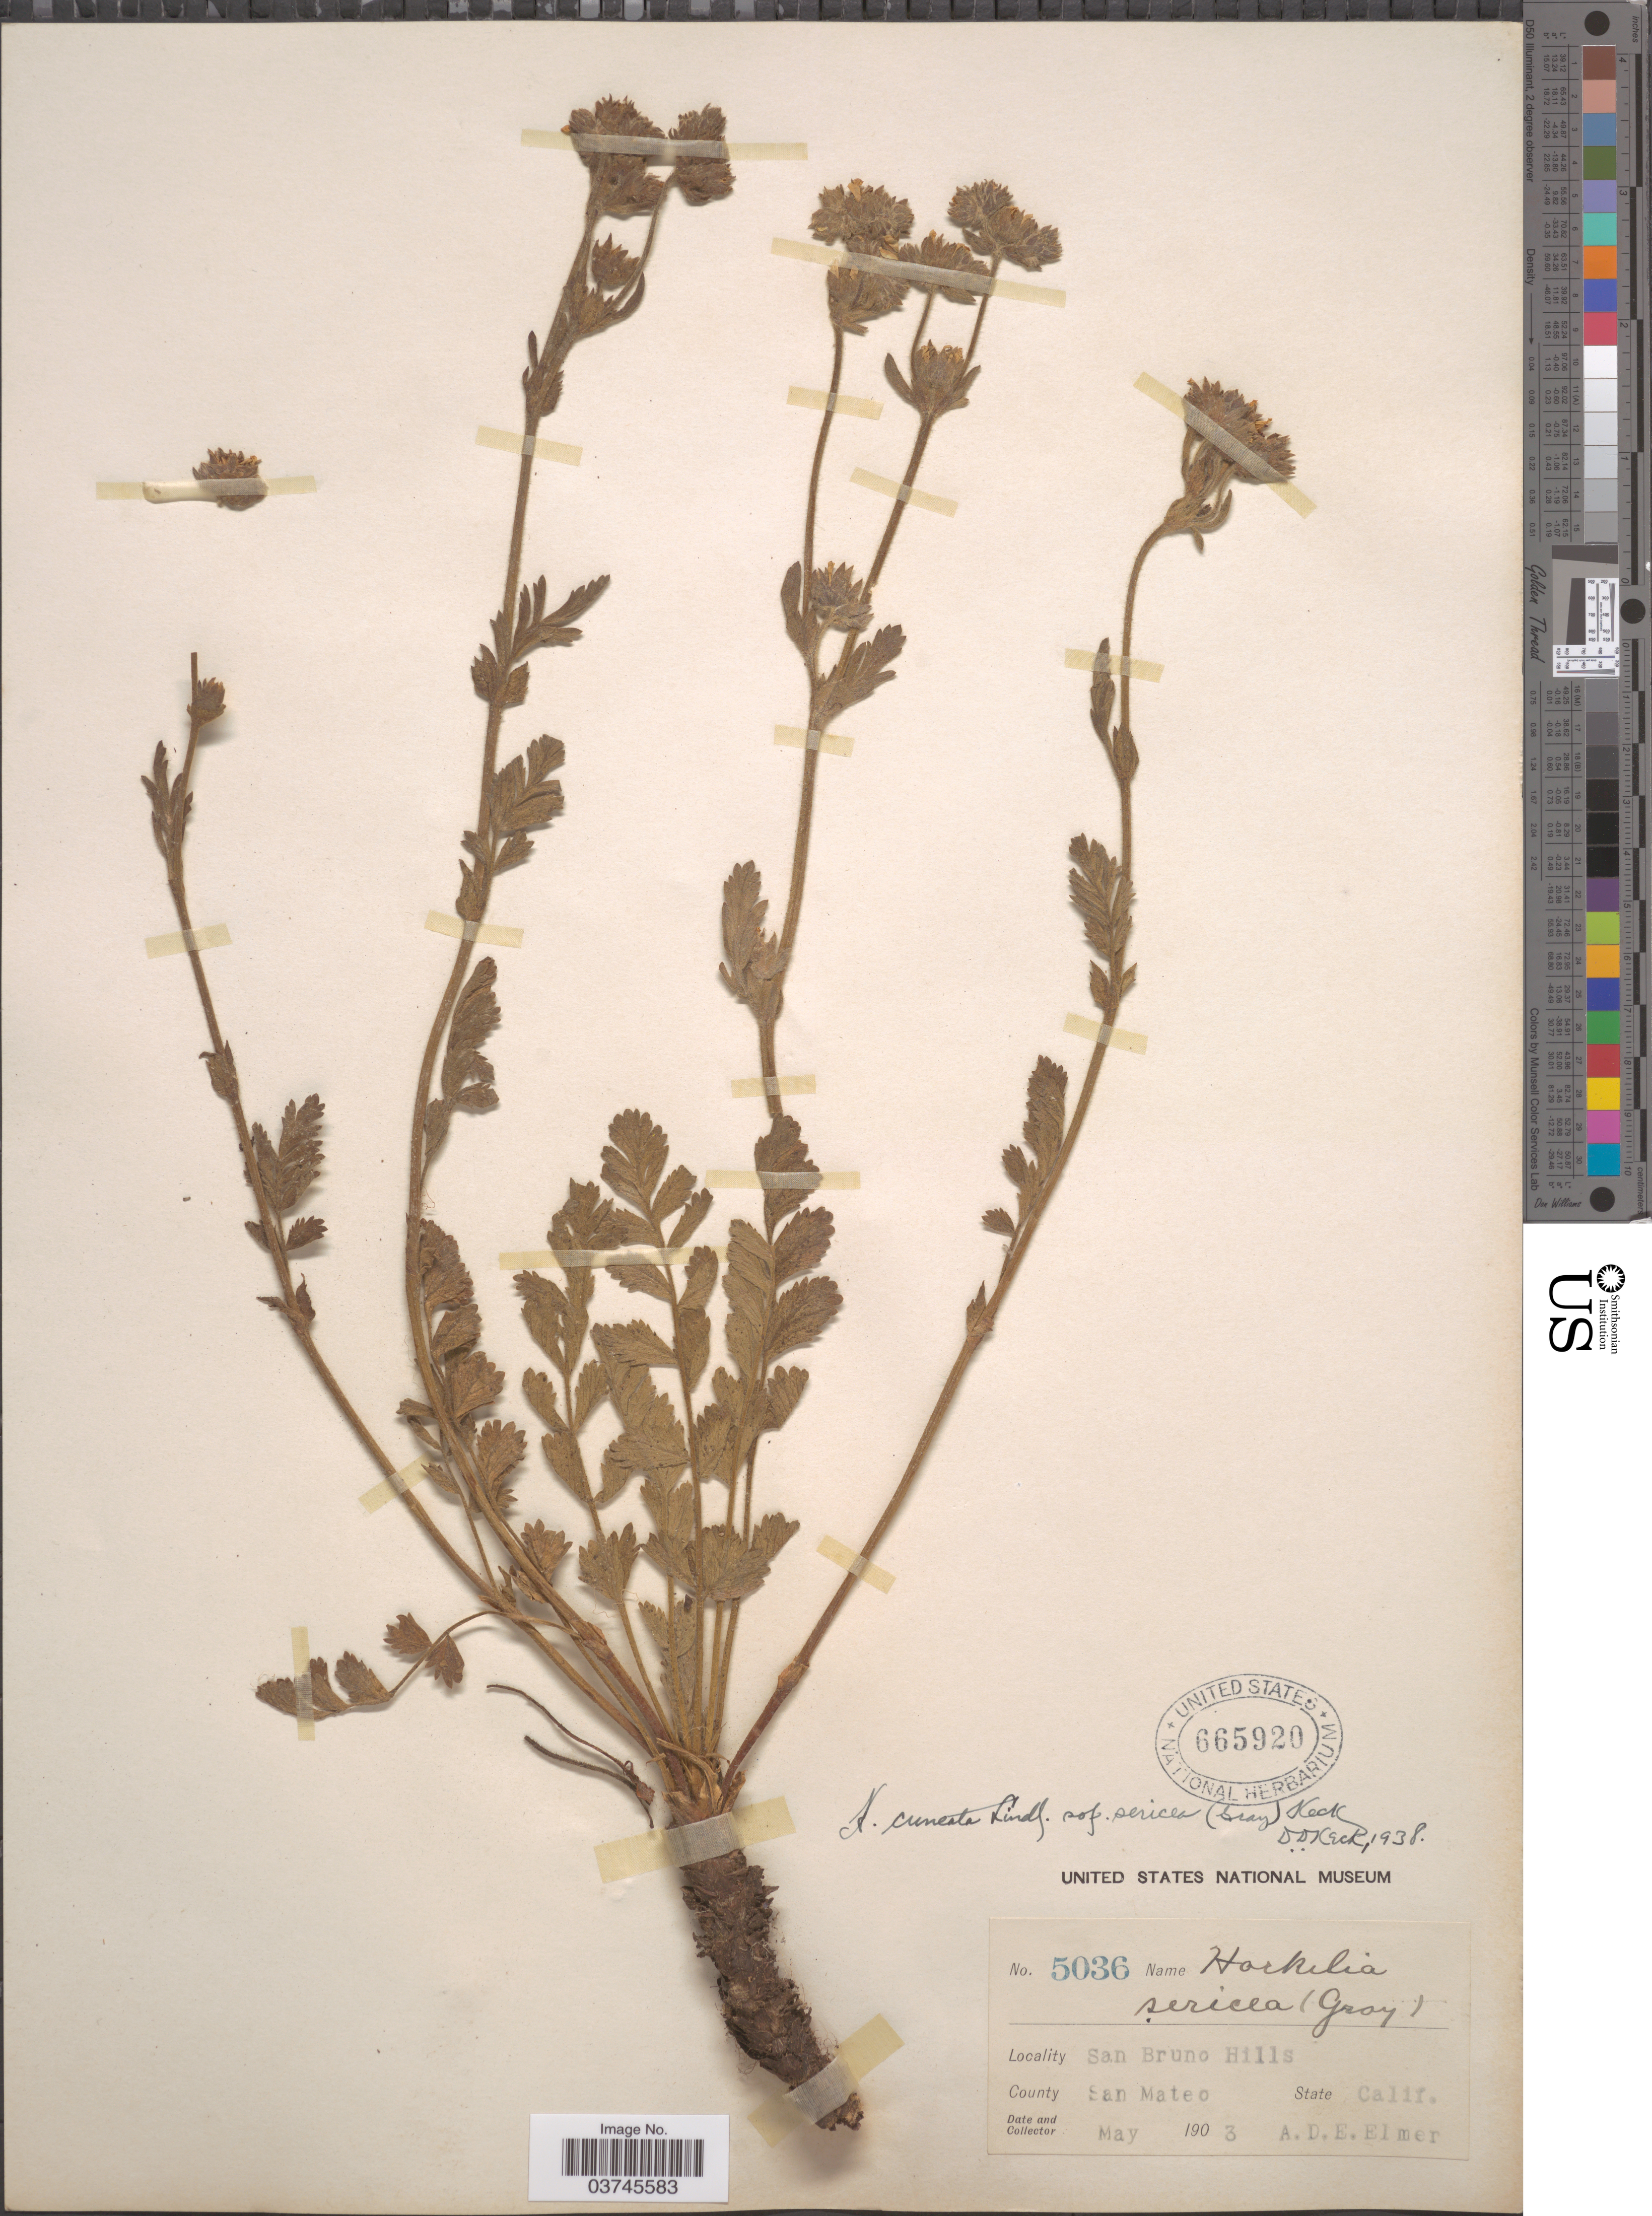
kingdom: Plantae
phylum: Tracheophyta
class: Magnoliopsida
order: Rosales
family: Rosaceae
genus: Potentilla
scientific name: Potentilla lindleyi var. sericea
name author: (A. Gray) J.T. Howell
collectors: A. D. E. Elmer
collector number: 5036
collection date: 1903-05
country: United States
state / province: California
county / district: San Mateo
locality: San Bruno Hills. County San Mateo.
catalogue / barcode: US 665920